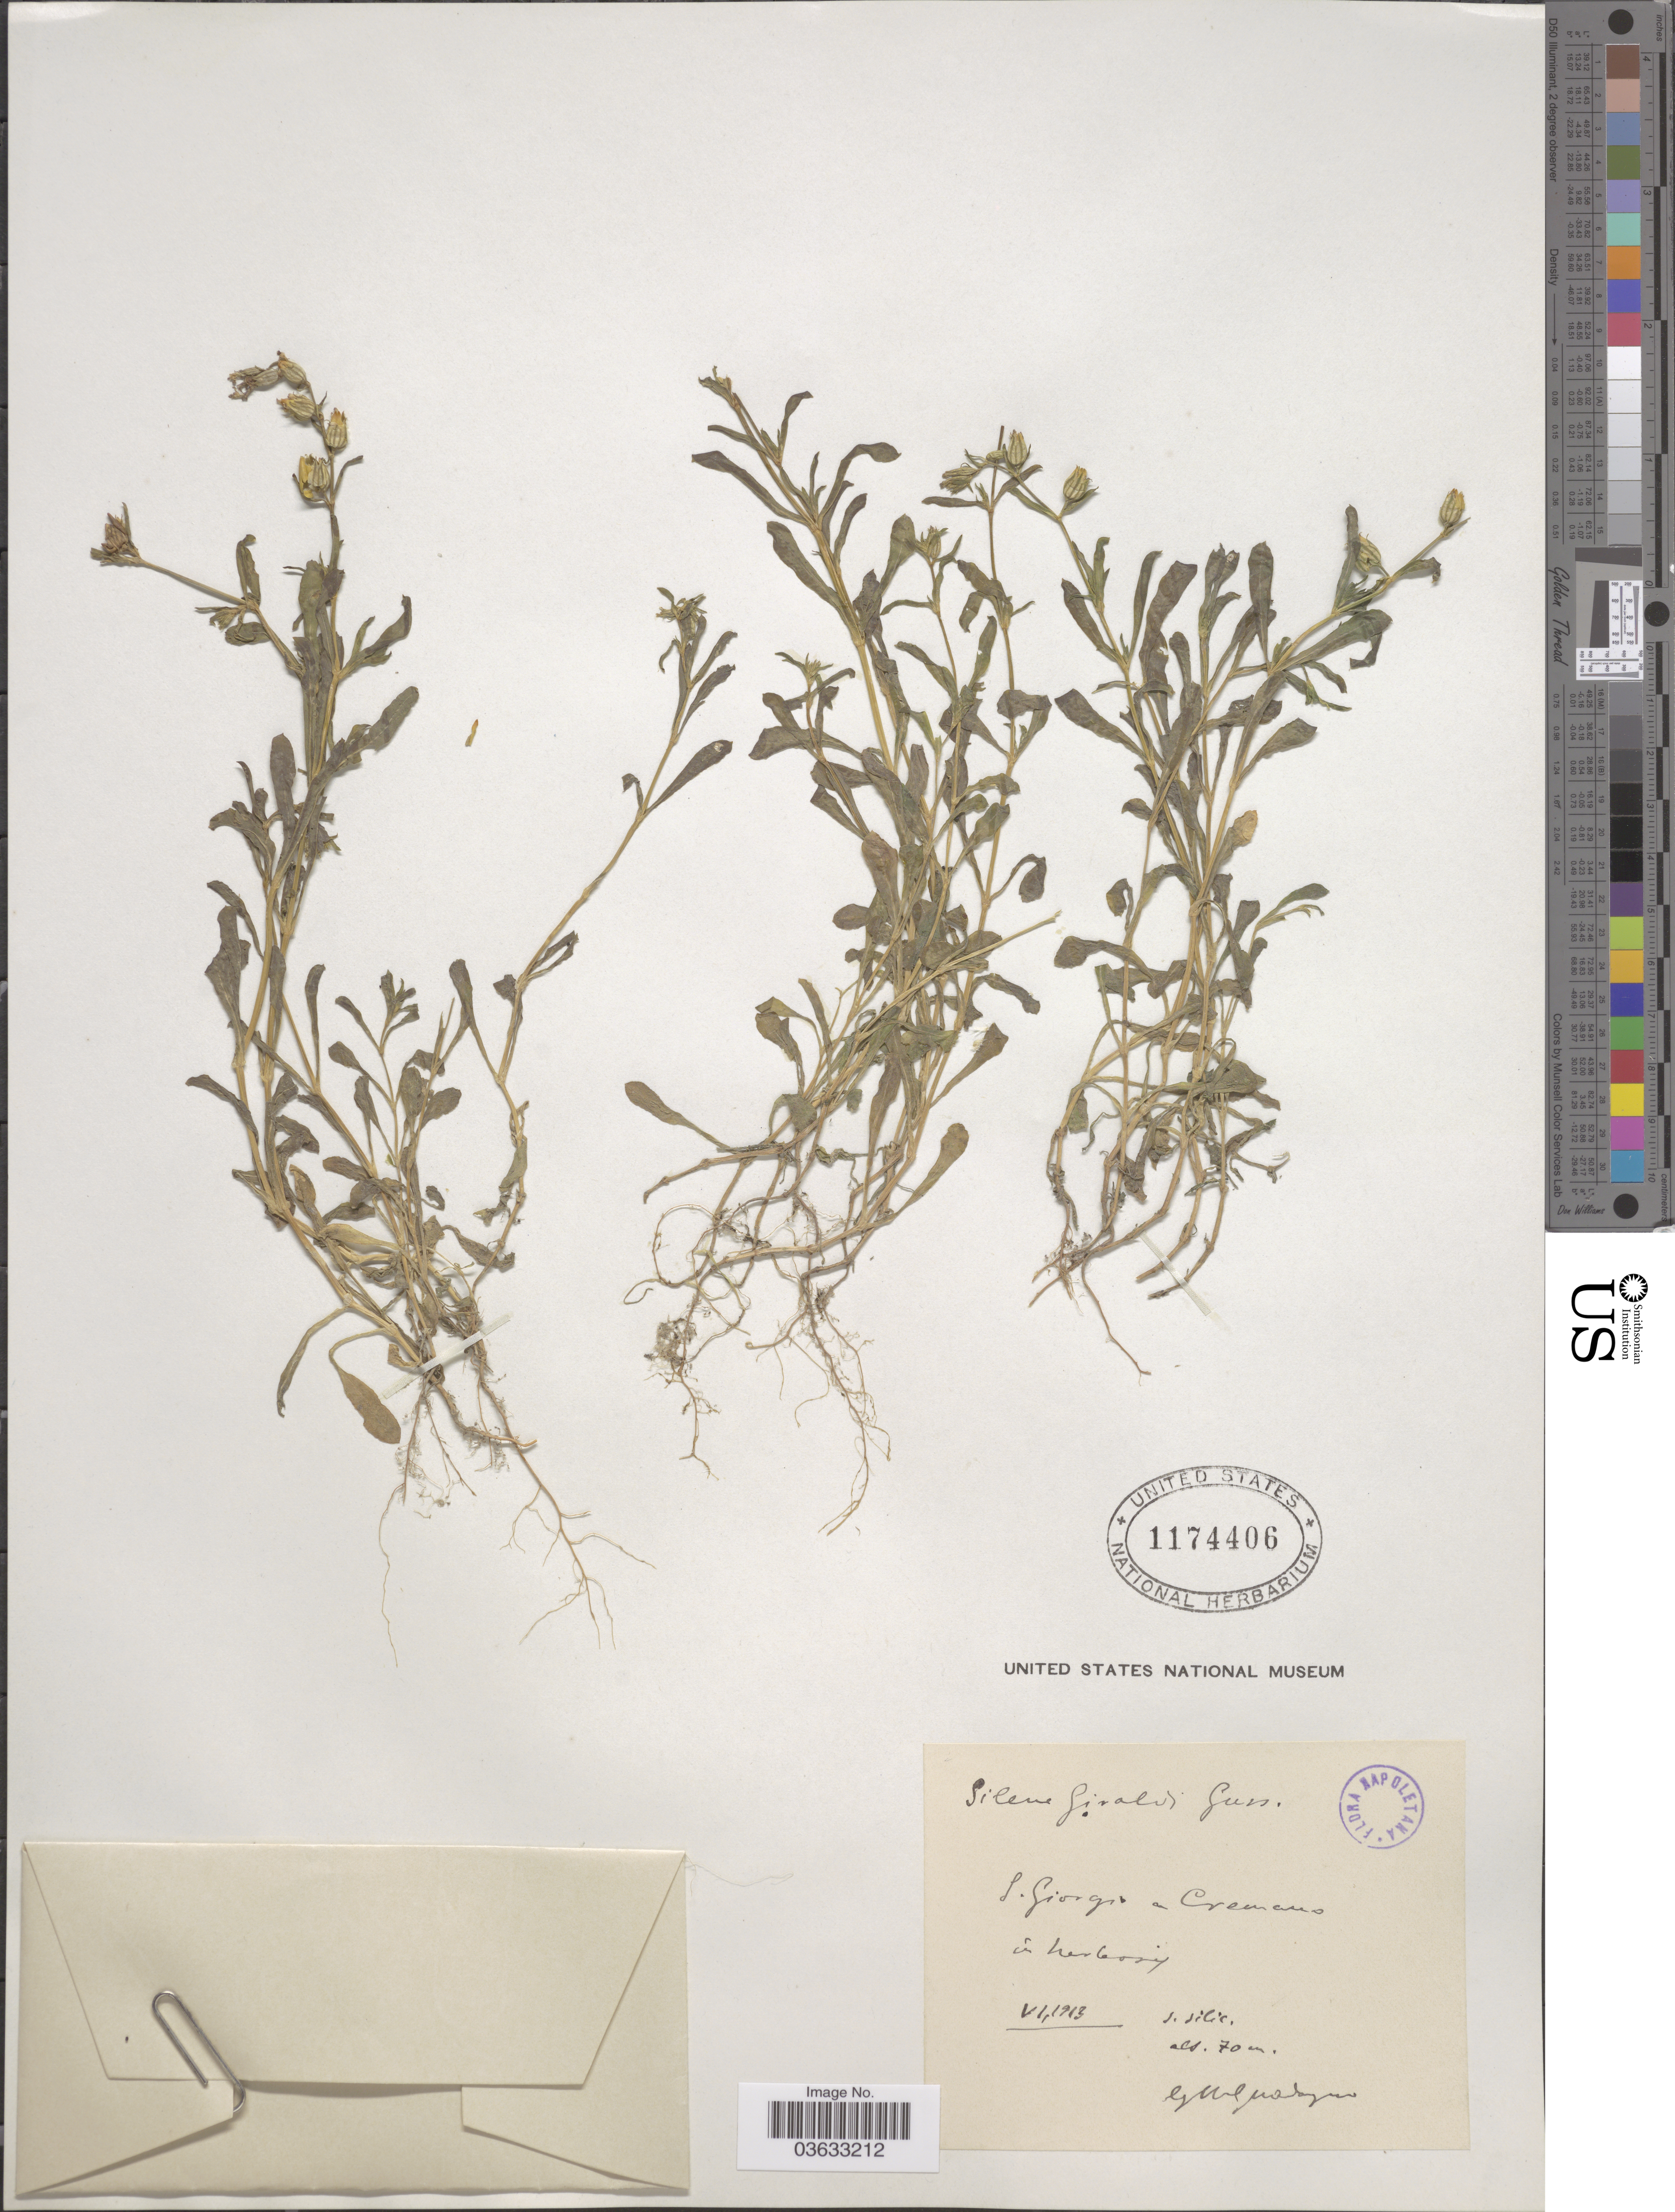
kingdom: Plantae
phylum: Tracheophyta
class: Magnoliopsida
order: Caryophyllales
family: Caryophyllaceae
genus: Silene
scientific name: Silene giraldii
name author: Gussone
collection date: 1913-06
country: Italy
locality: S. Giorgio a Cremano in herbosis.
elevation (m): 70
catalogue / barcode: US 1174406